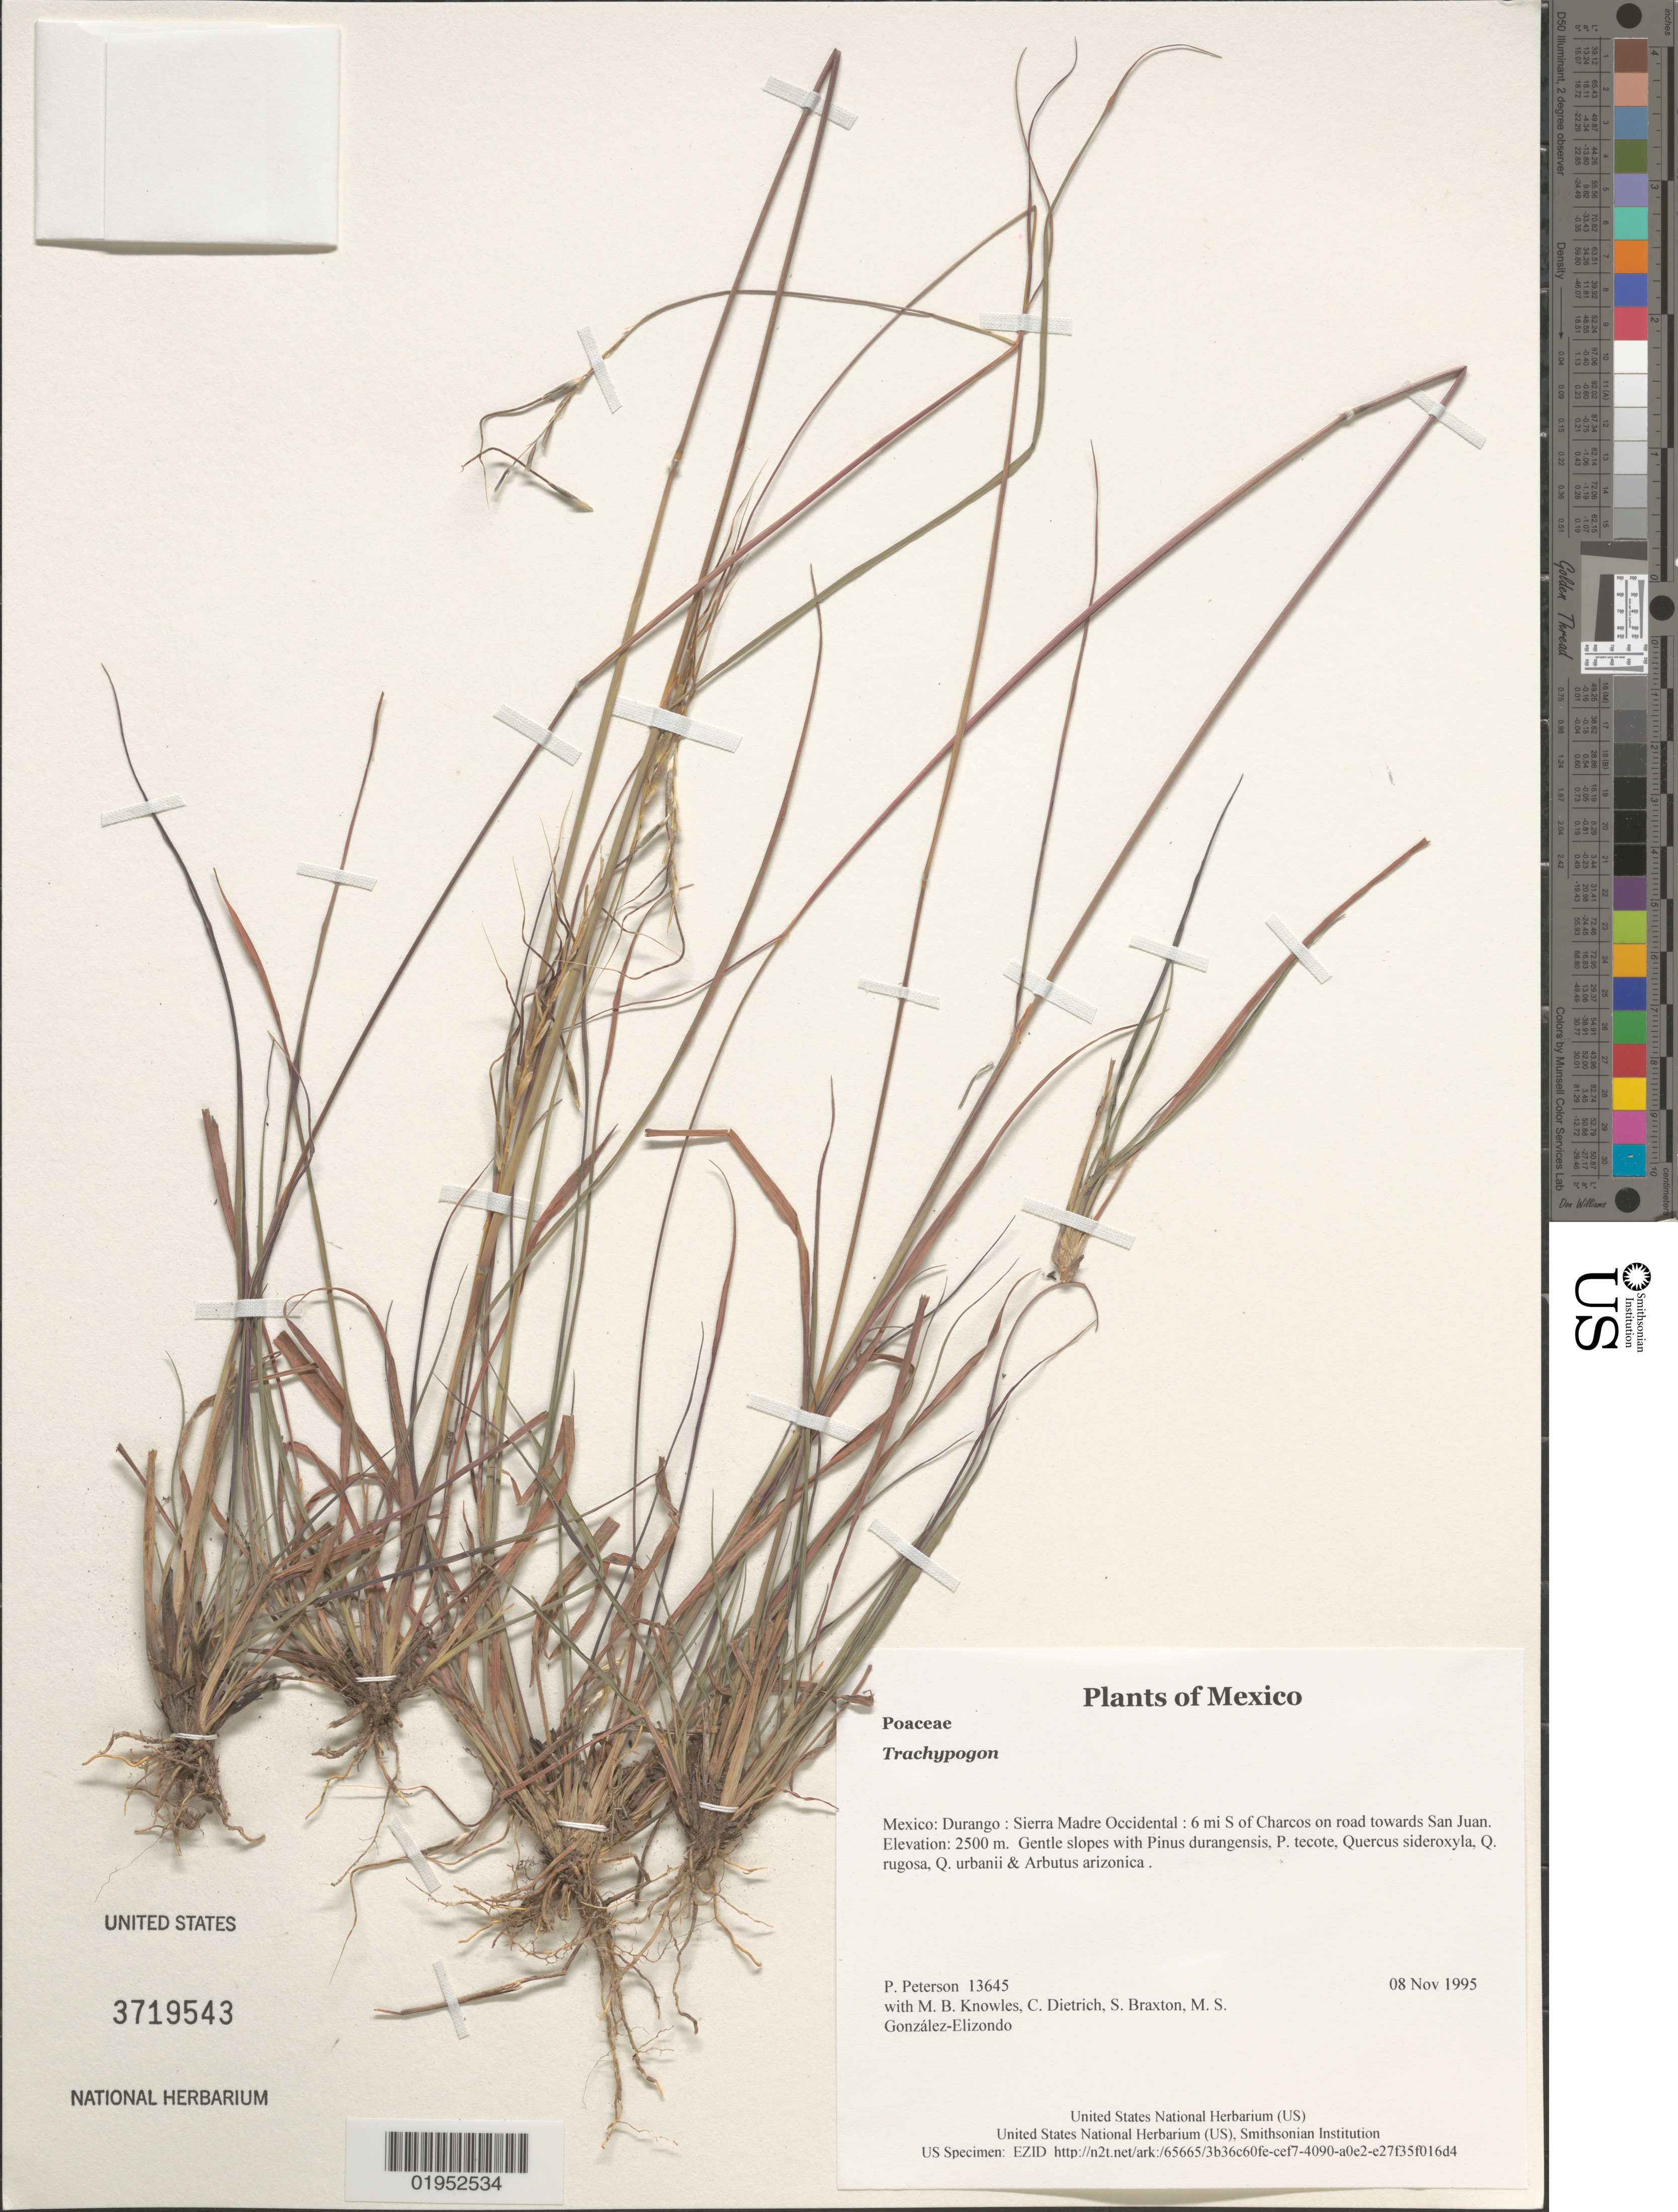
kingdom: Plantae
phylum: Tracheophyta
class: Liliopsida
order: Poales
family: Poaceae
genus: Trachypogon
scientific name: Trachypogon sp.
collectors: P. M. Peterson, M. B. Knowles, C. Dietrich, S. Braxton & M. S. González-Elizondo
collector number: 13645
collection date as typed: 08 Nov 1995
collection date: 1995-11-08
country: Mexico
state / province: Durango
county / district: Sierra Madre Occidental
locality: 6 mi S of Charcos on road towards San Juan.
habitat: Gentle slopes with Pinus durangensis, P. tecote, Quercus sideroxyla, Q. rugosa, Q. urbanii & Arbutus arizonica .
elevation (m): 2500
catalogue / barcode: US 3719543